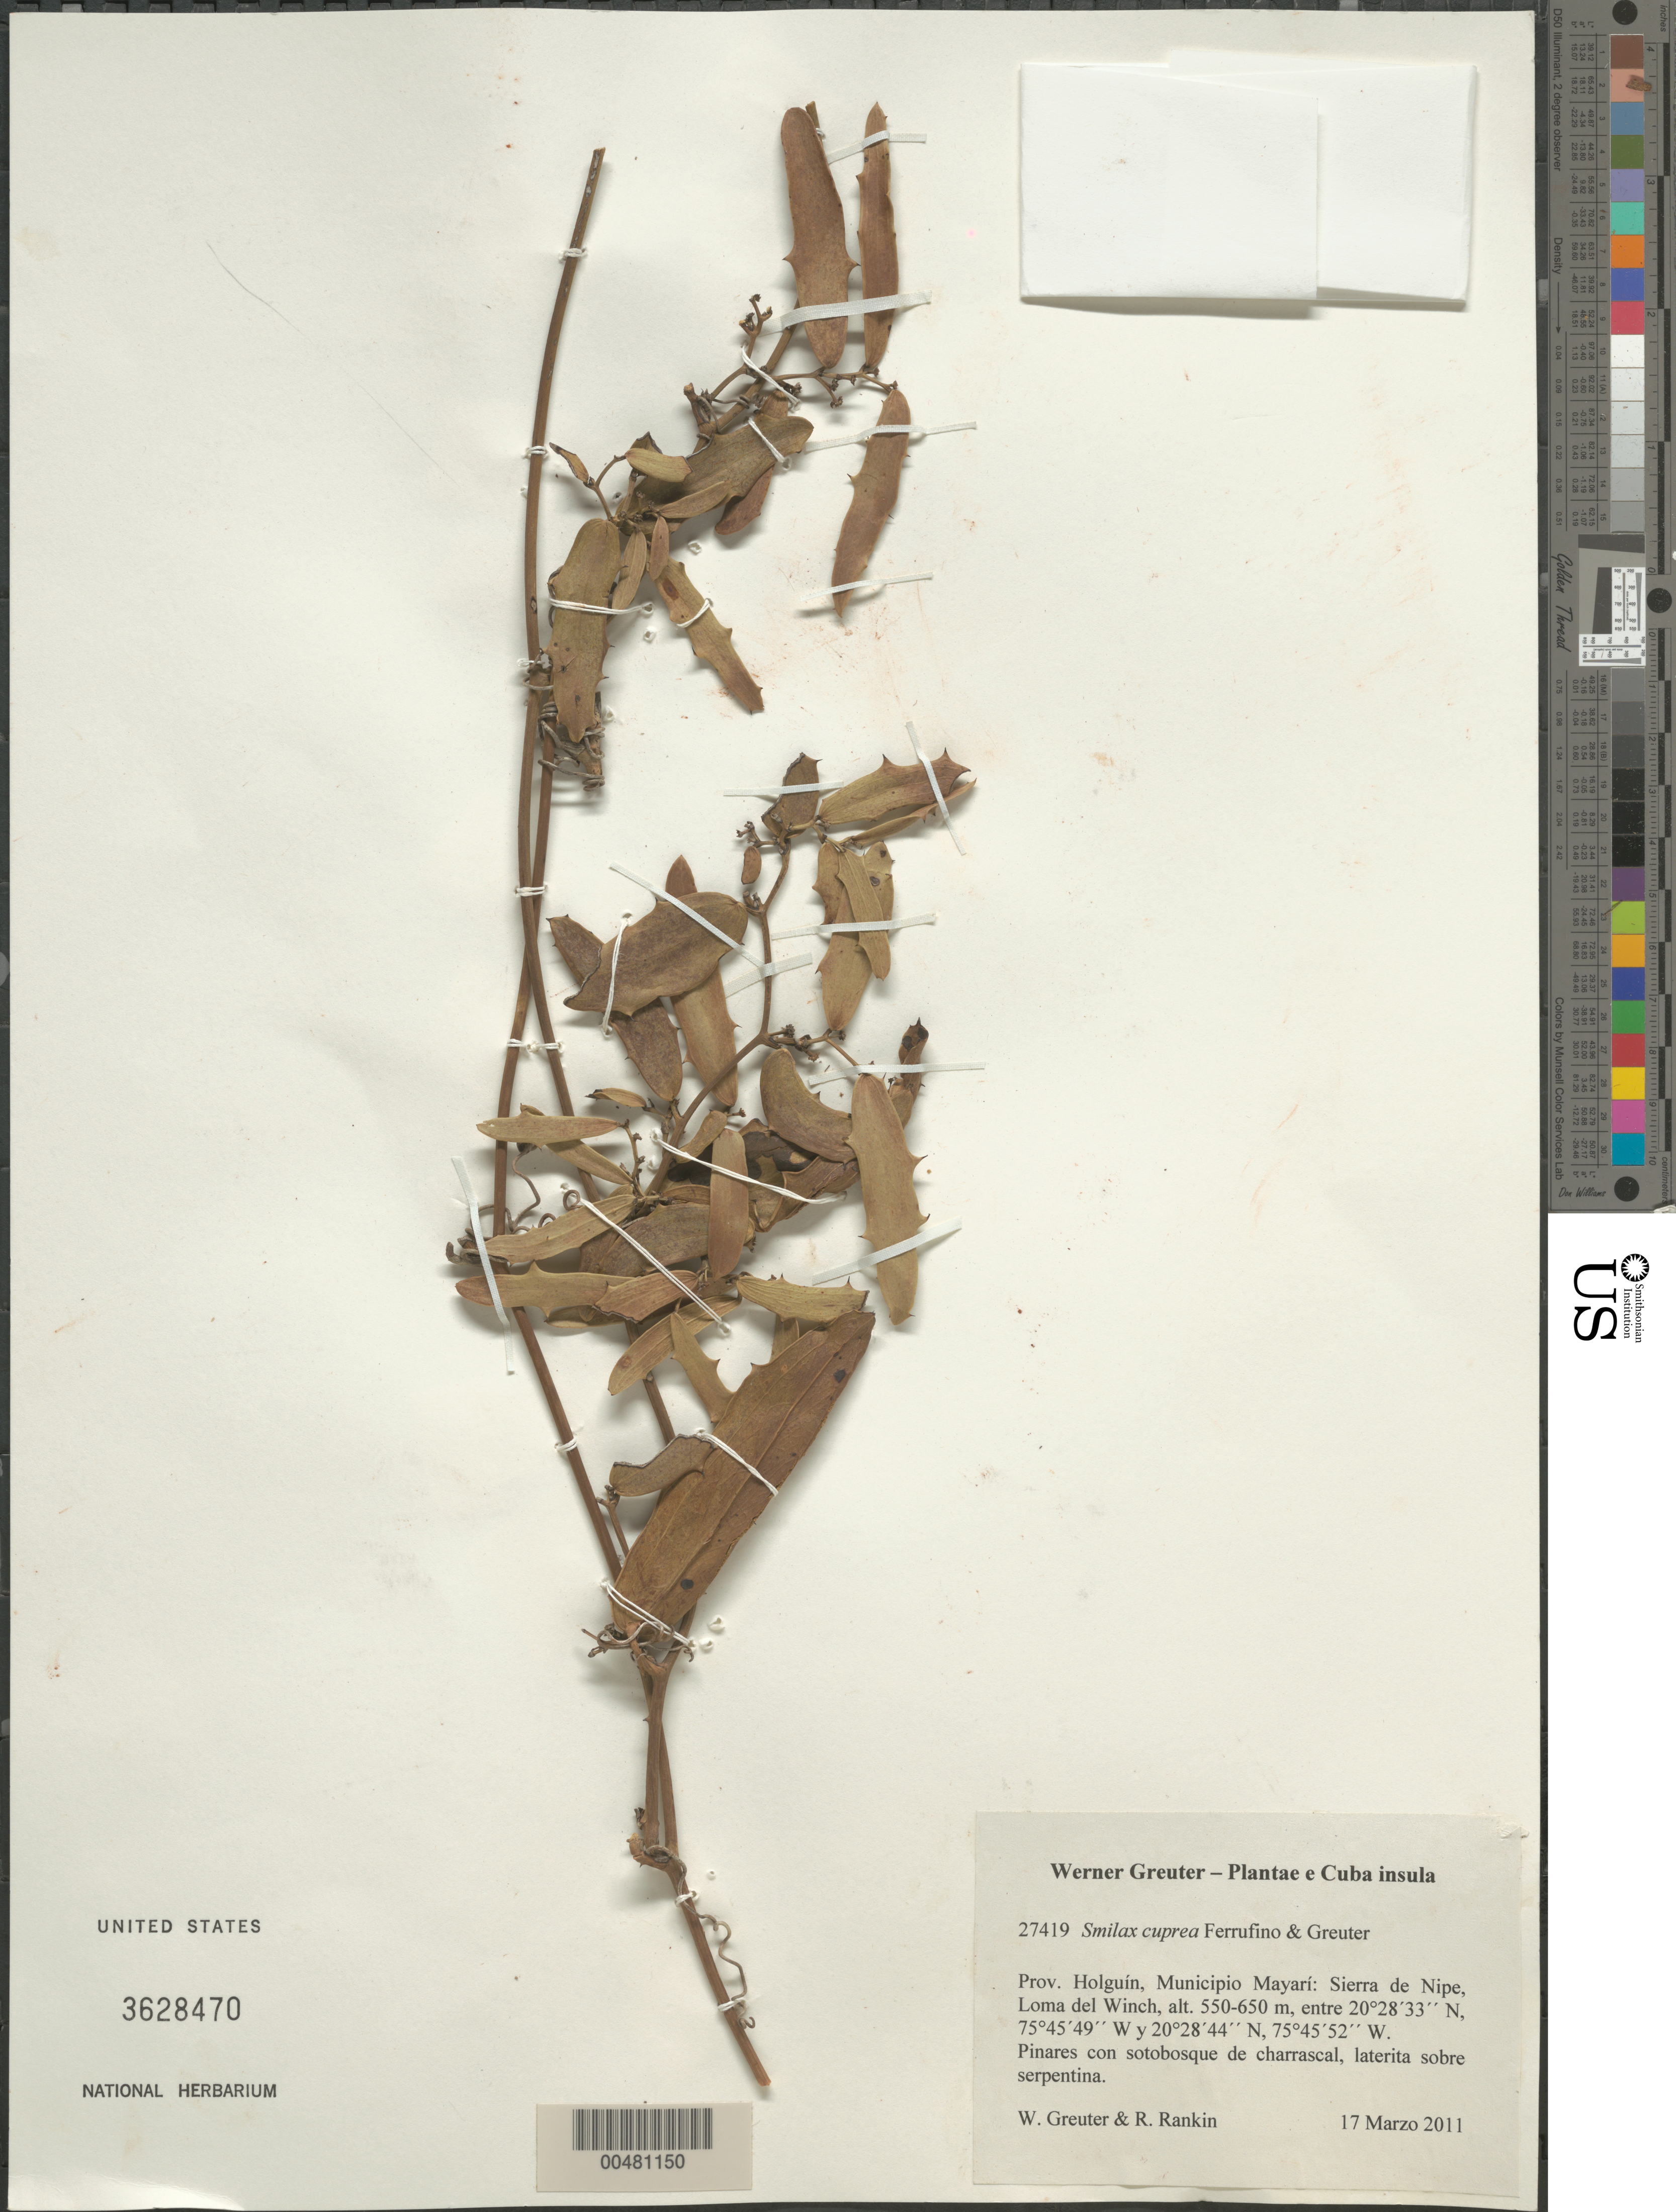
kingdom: Plantae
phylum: Tracheophyta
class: Liliopsida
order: Liliales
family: Smilacaceae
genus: Smilax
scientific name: Smilax cuprea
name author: Ferrufino & Greuter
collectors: W. R. Greuter & R. Rankin Rodriguez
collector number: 27419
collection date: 2011-03-17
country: Cuba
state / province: Holguin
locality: Mun. Mayarí, Sierra de Nipe, Loma del Winch.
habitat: Pinares con sotobosque de charrascal, laterita sobre serpentina.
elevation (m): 550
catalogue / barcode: US 3628470